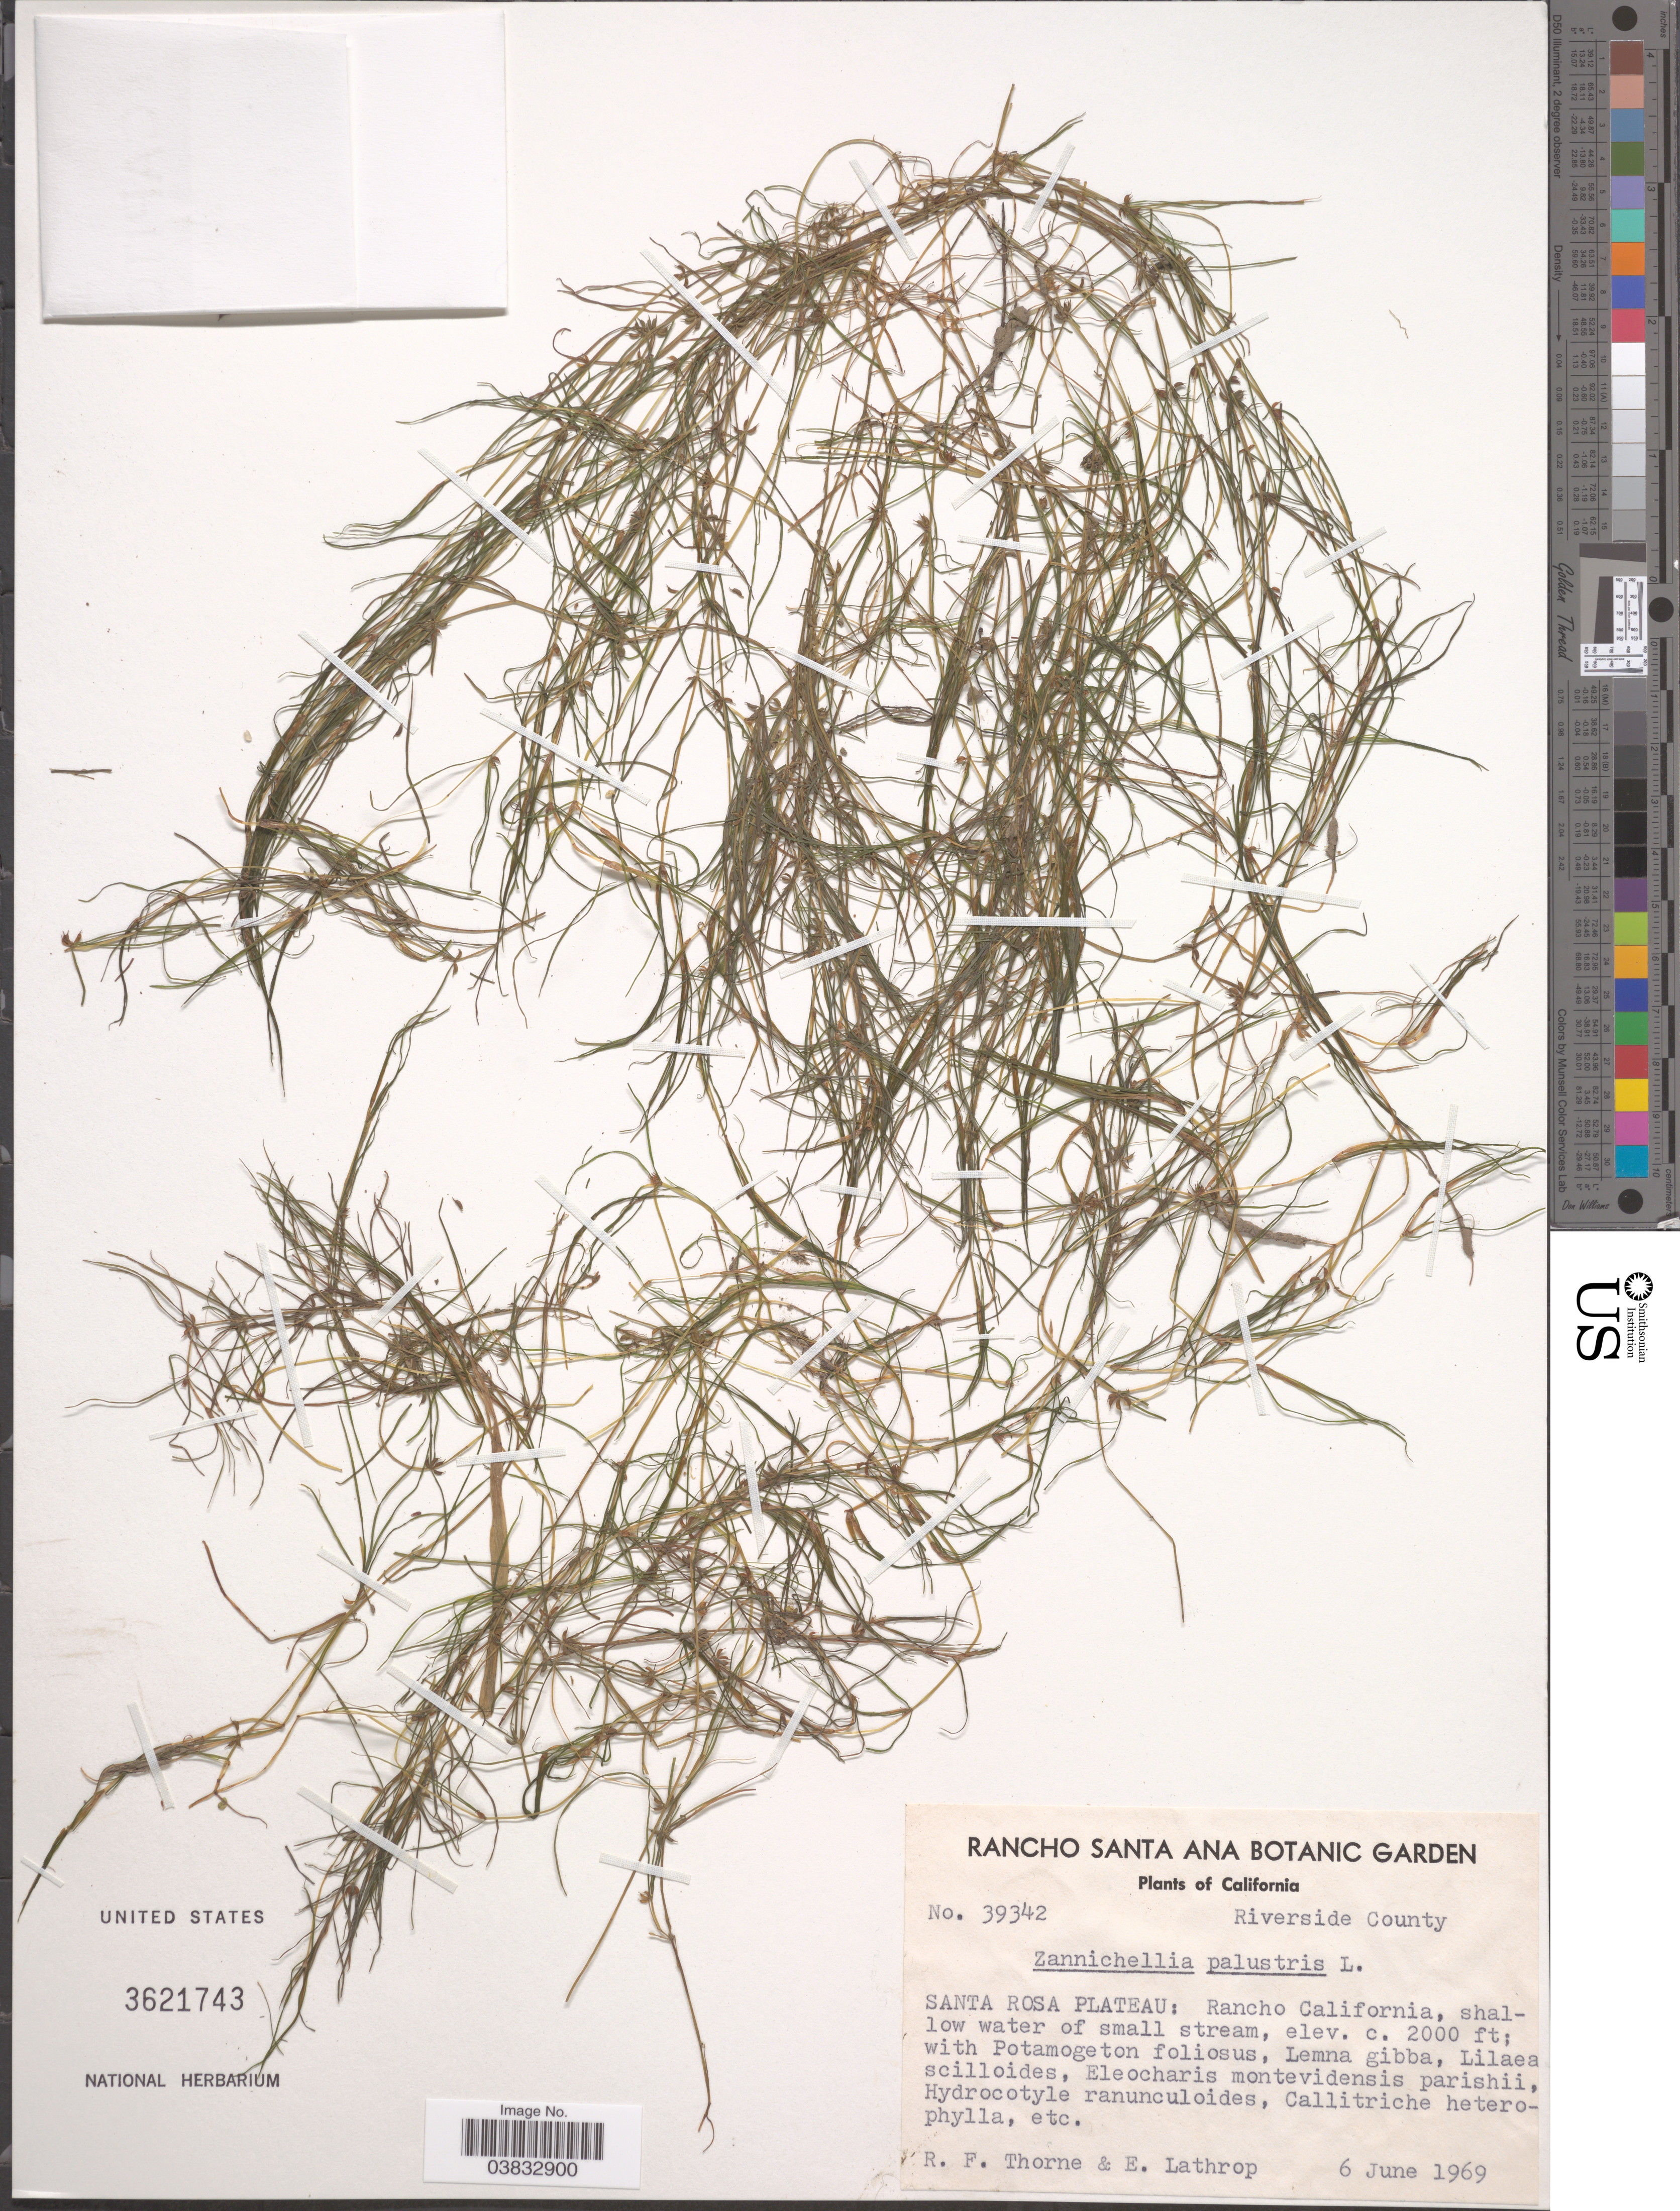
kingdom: Plantae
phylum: Tracheophyta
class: Liliopsida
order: Alismatales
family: Potamogetonaceae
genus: Zannichellia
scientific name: Zannichellia palustris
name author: L.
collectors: R. Thorne & E. W. Lathrop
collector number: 39342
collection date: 1969-06-06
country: United States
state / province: California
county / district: Riverside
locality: Riverside County. Santa Rosa Plateau: Rancho California.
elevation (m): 610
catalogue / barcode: US 3621743